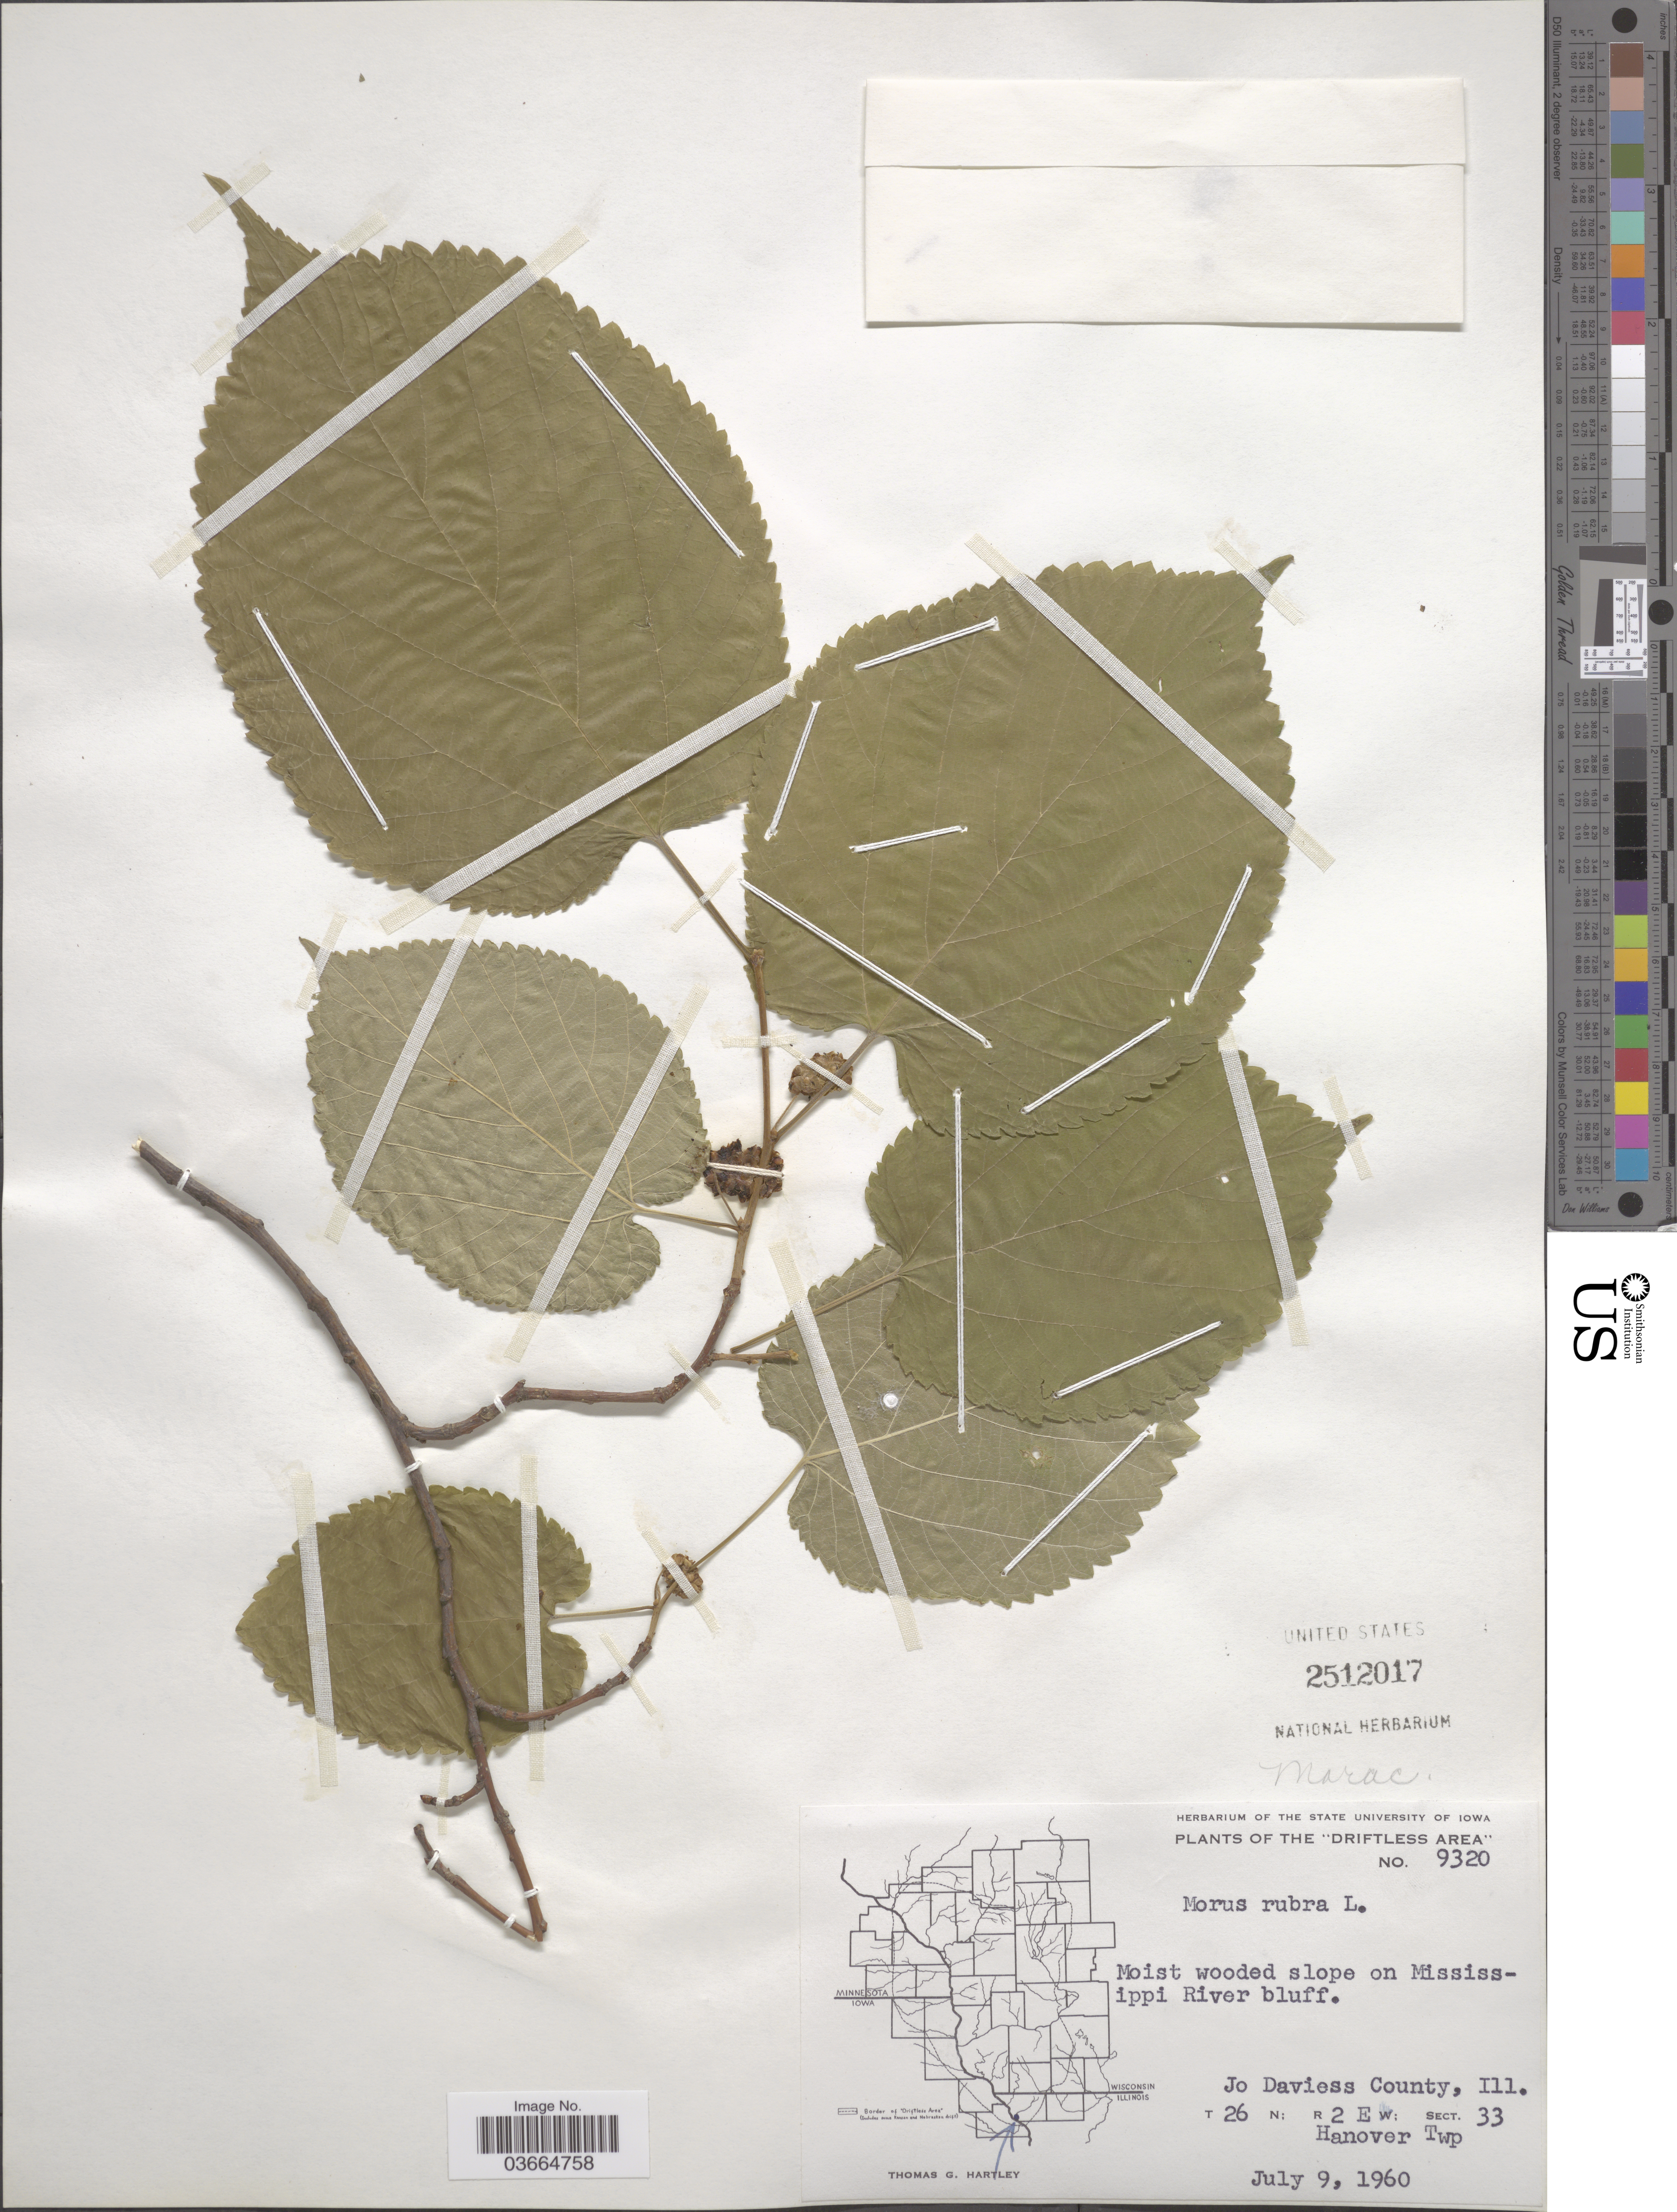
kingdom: Plantae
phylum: Tracheophyta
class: Magnoliopsida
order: Rosales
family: Moraceae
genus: Morus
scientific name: Morus rubra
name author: L.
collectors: T. G. Hartley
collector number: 9320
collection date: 1960-07-09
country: United States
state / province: Iowa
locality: Driftless Area. Moist wooded slope on Mississippi River bluff. Jo Davies County. T 26 N; R 2 E; Sect. 33. Hanover Twp.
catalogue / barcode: US 2512017